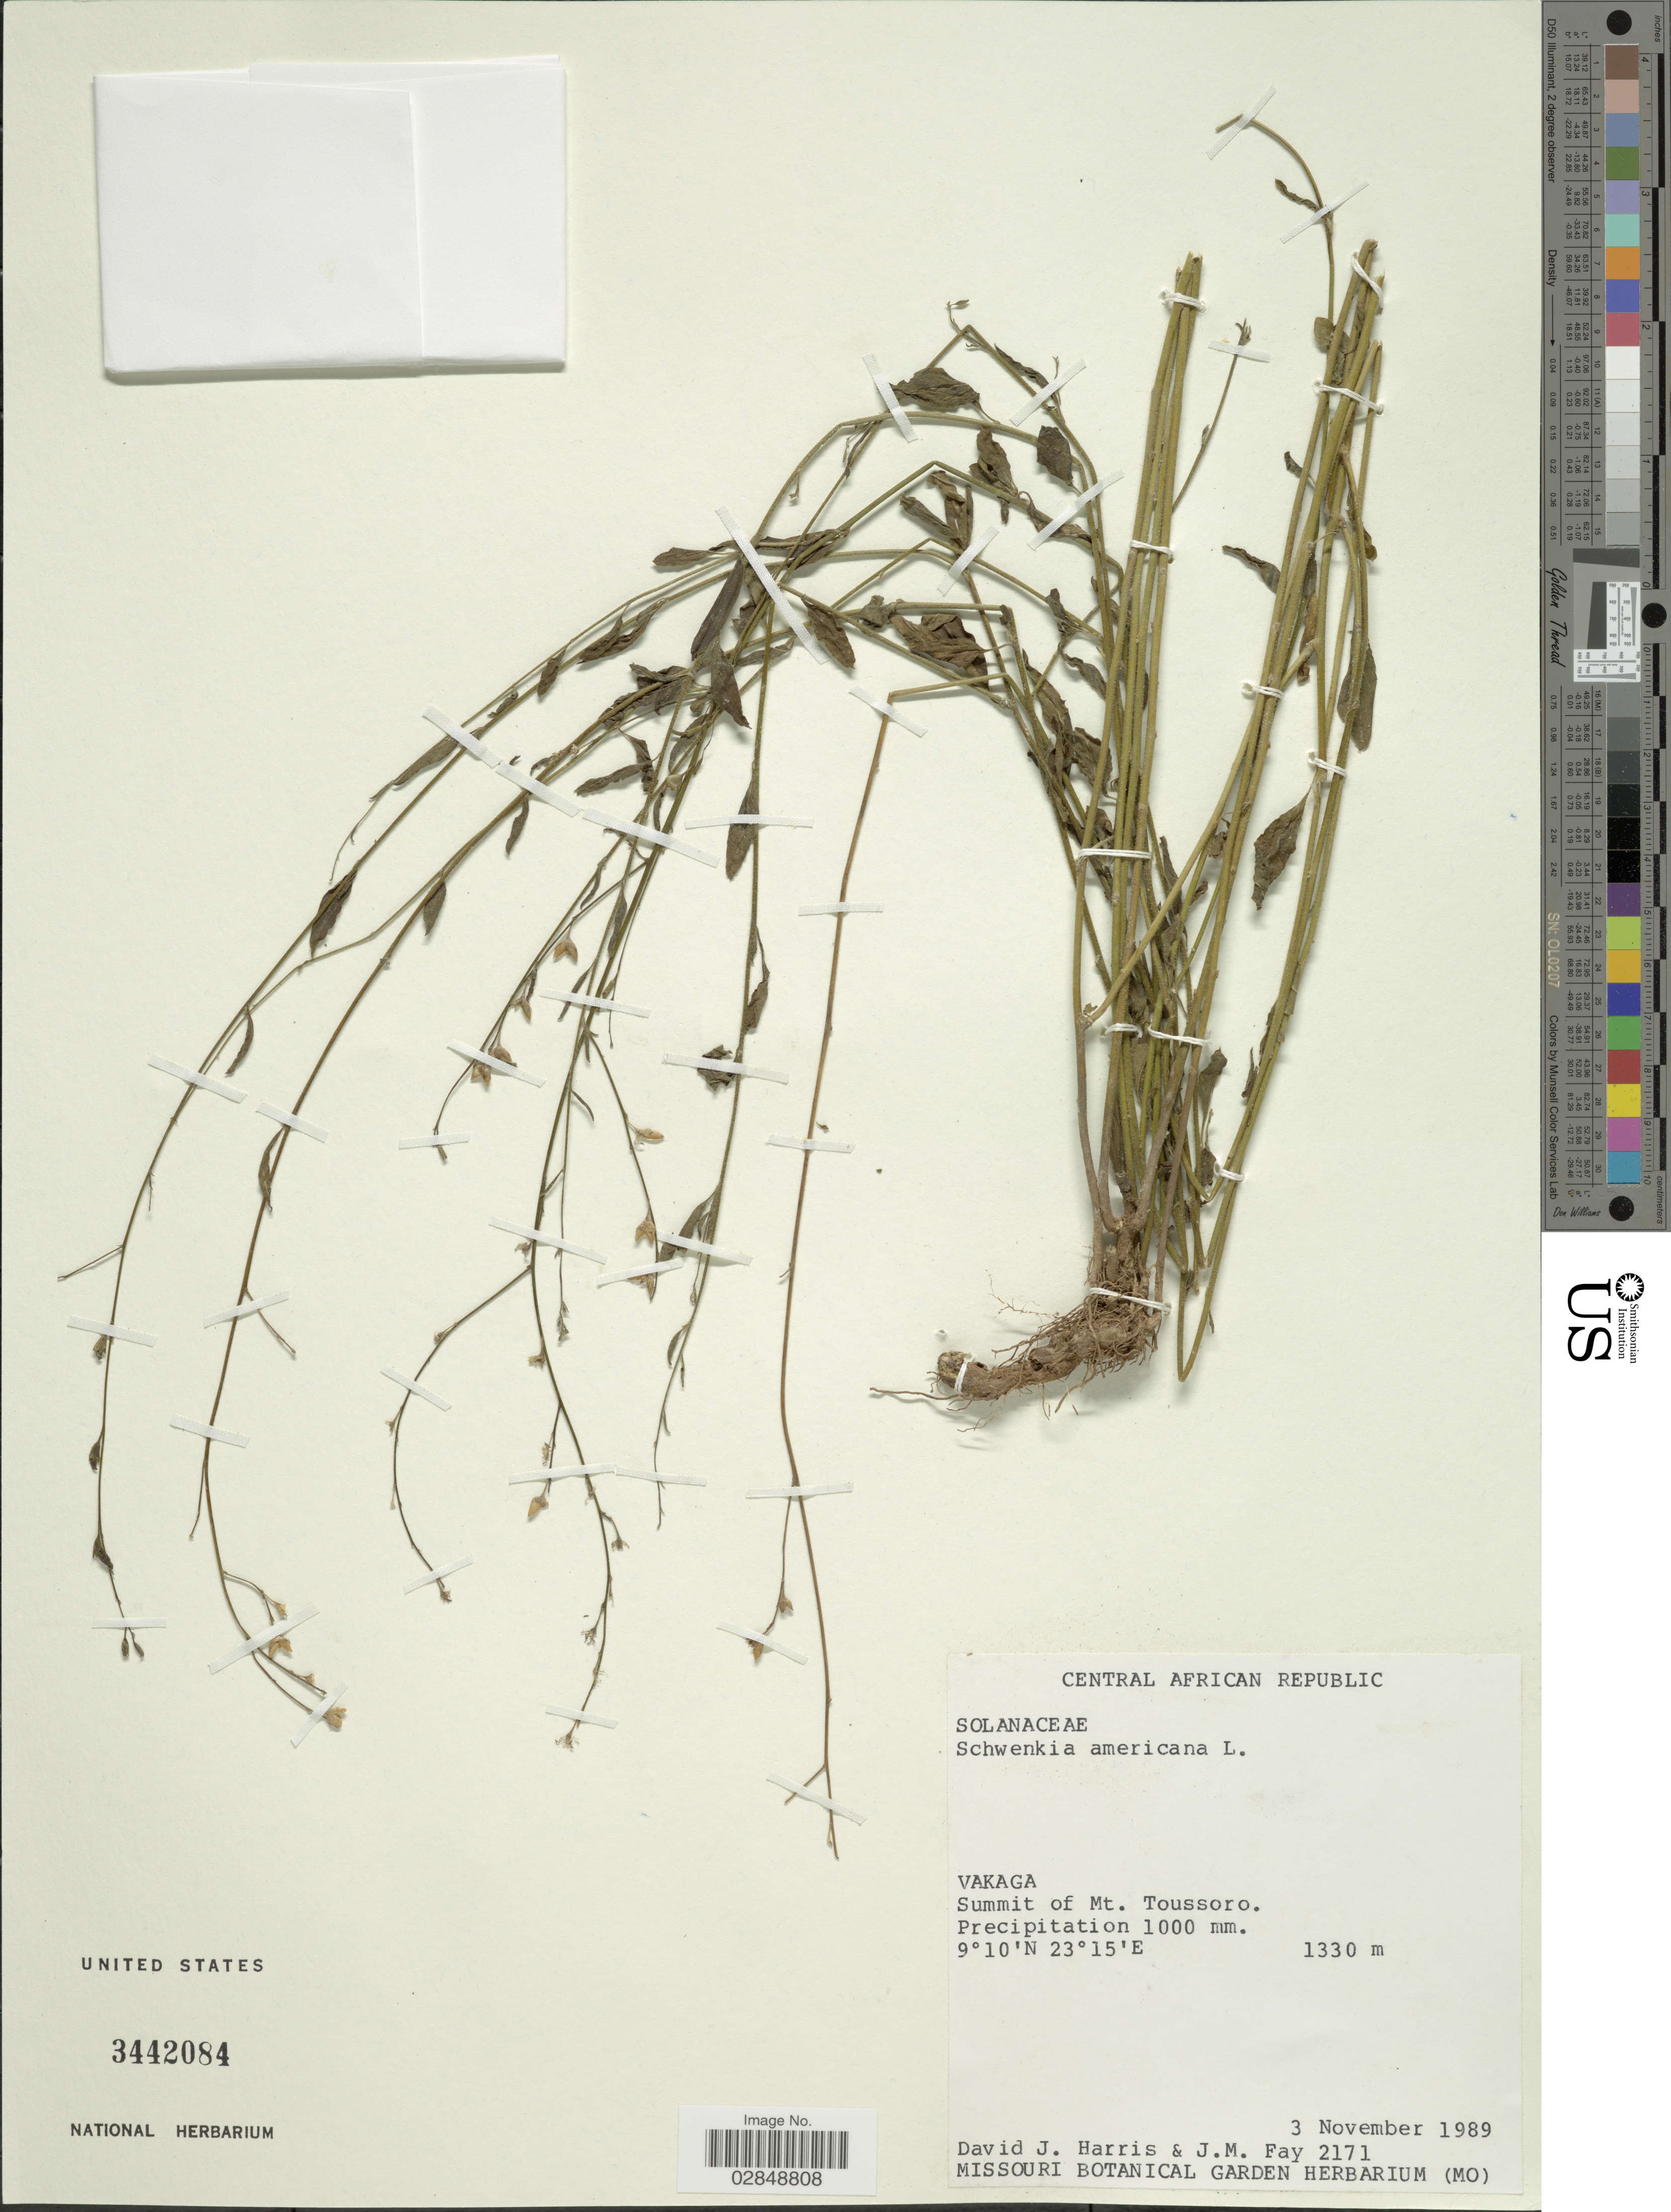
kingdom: Plantae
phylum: Tracheophyta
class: Magnoliopsida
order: Solanales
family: Solanaceae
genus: Schwenckia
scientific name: Schwenckia americana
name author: L.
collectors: D. J. Harris & J. M. Fay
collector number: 2171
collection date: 1989-11-03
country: Central African Republic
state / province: Vakaga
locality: Summit of Mt. Toussoro.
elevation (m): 1330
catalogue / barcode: US 3442084